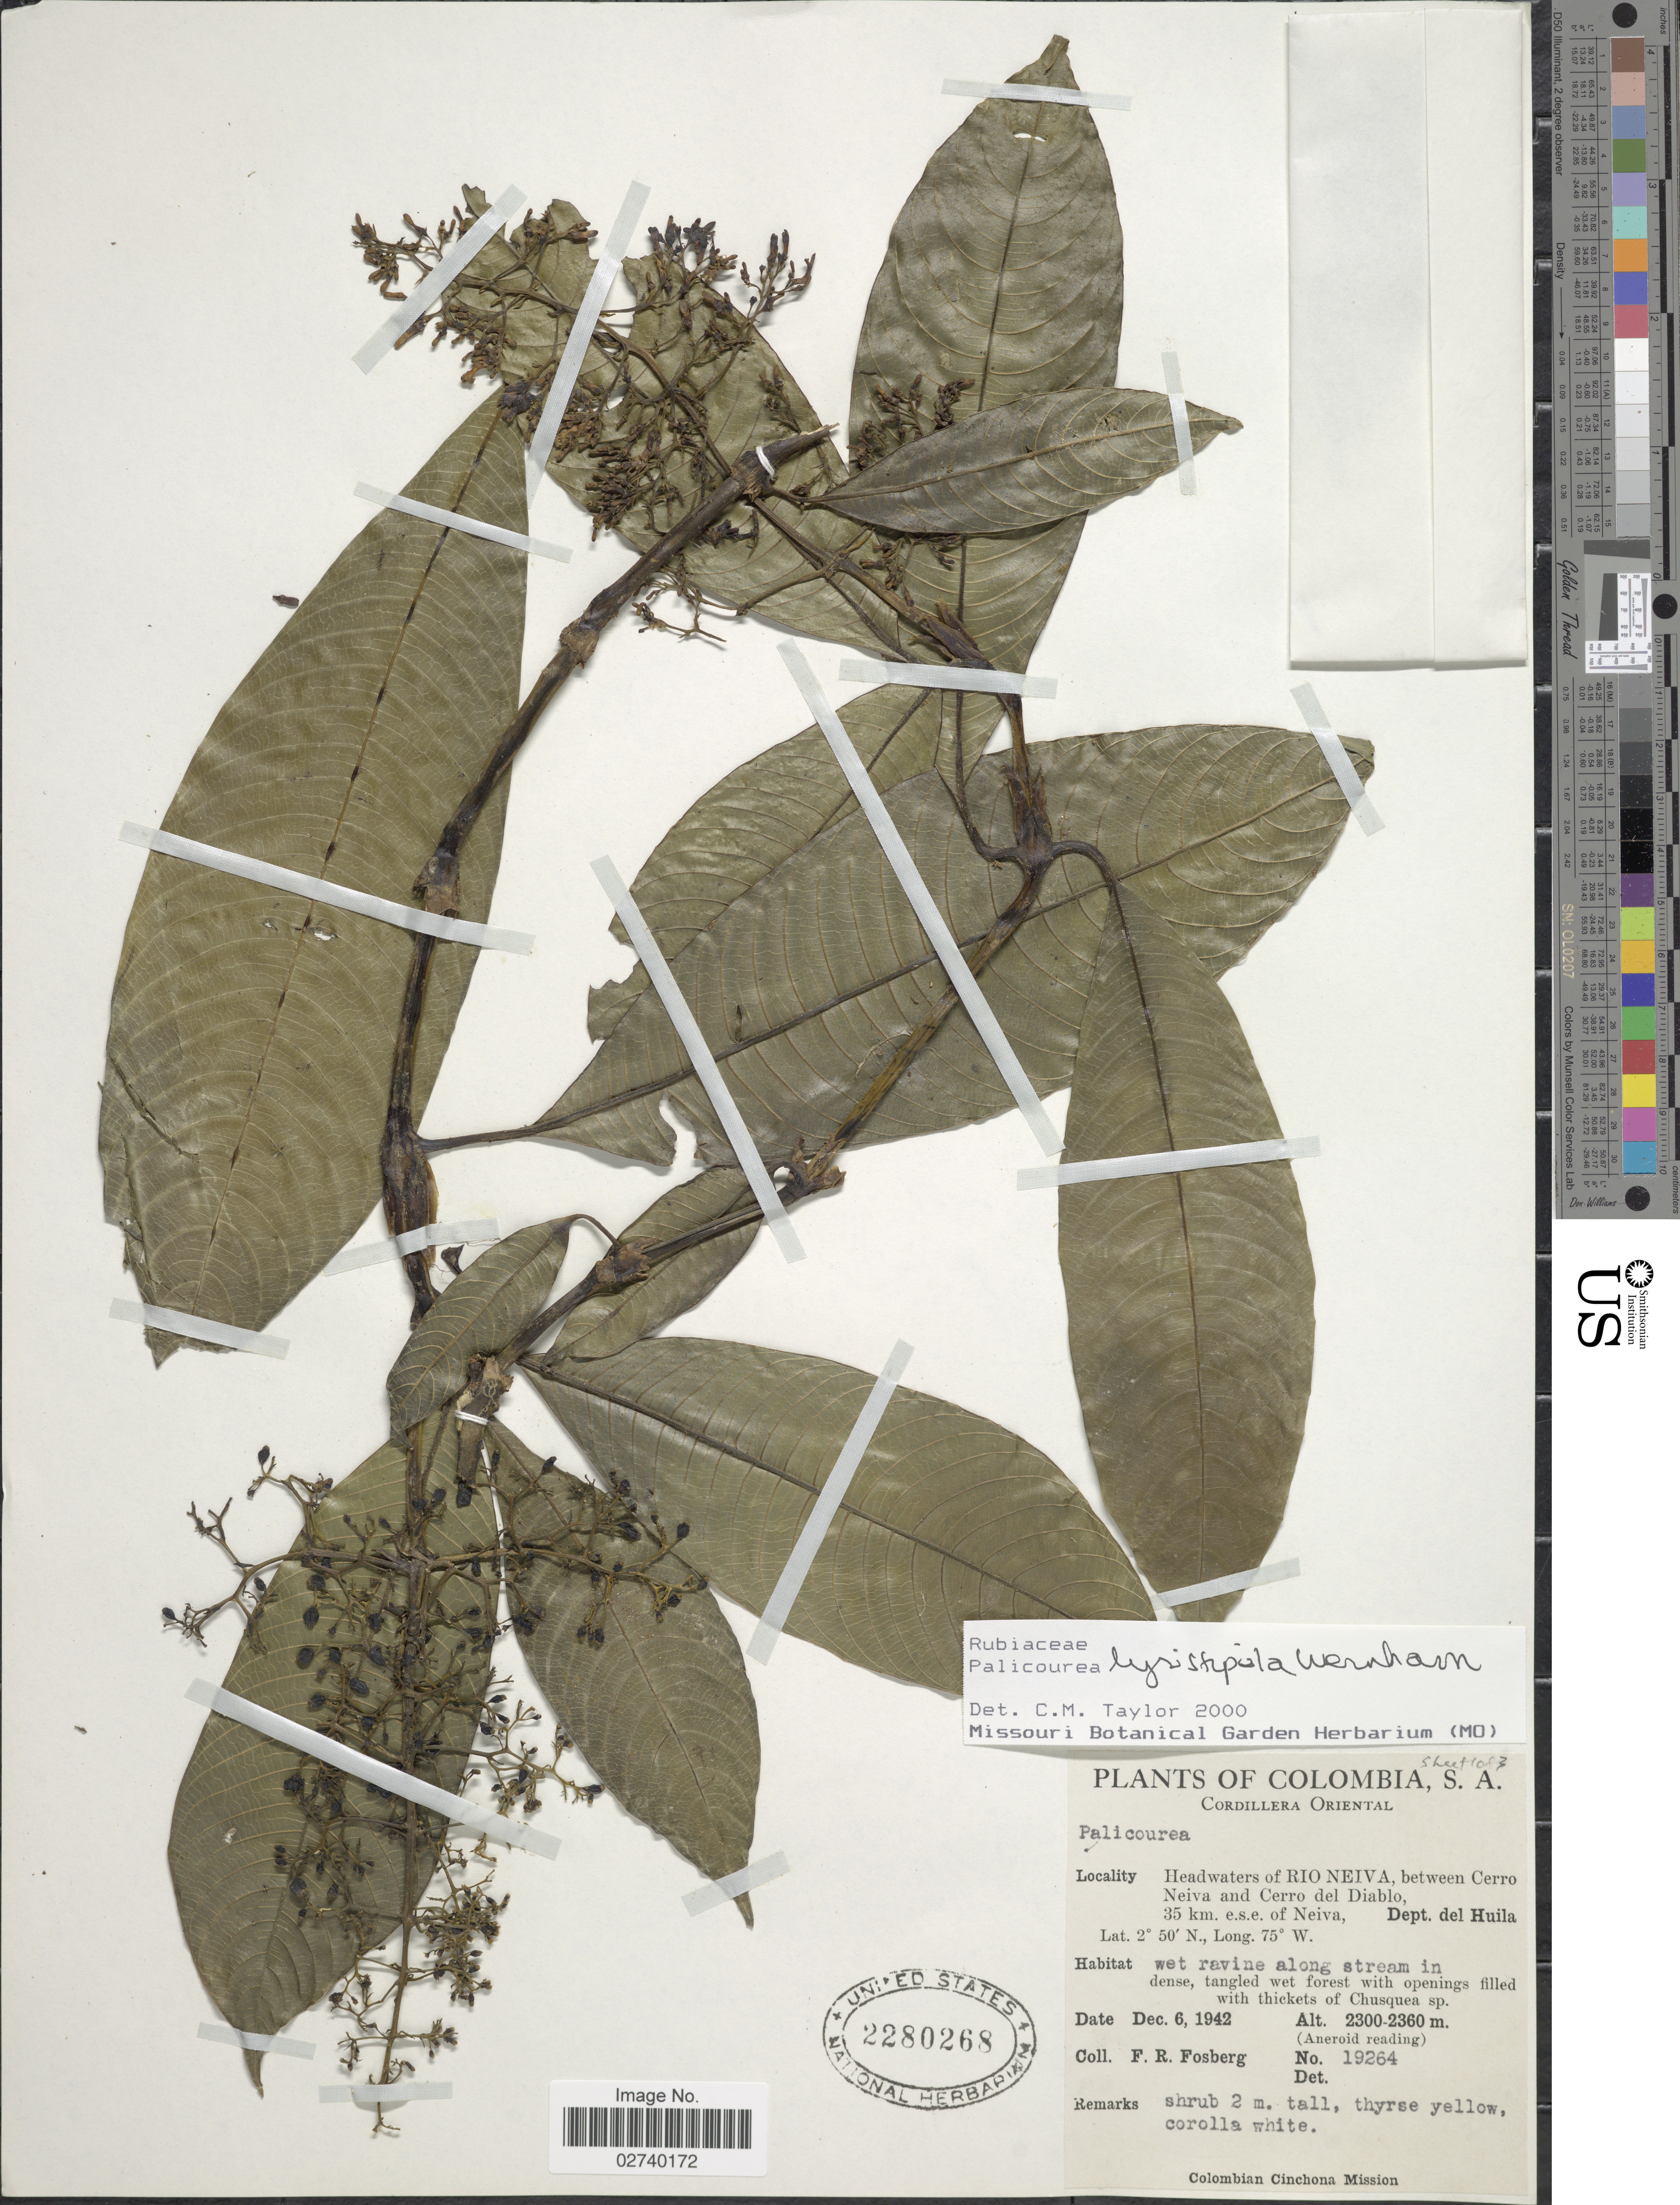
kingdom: Plantae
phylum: Tracheophyta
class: Magnoliopsida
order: Gentianales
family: Rubiaceae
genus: Palicourea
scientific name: Palicourea lyristipula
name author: Wernham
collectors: F. R. Fosberg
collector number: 19264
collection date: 1942-12-06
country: Colombia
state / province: Huila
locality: Cordillera Oriental, Headwaters of Rio Neiva, between Cerro Neiva and Cerro del Diablo, 35 km. e.s.e. of Neiva, wet ravine along stream in dense, tangled wet forest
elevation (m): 2300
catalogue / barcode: US 2280268